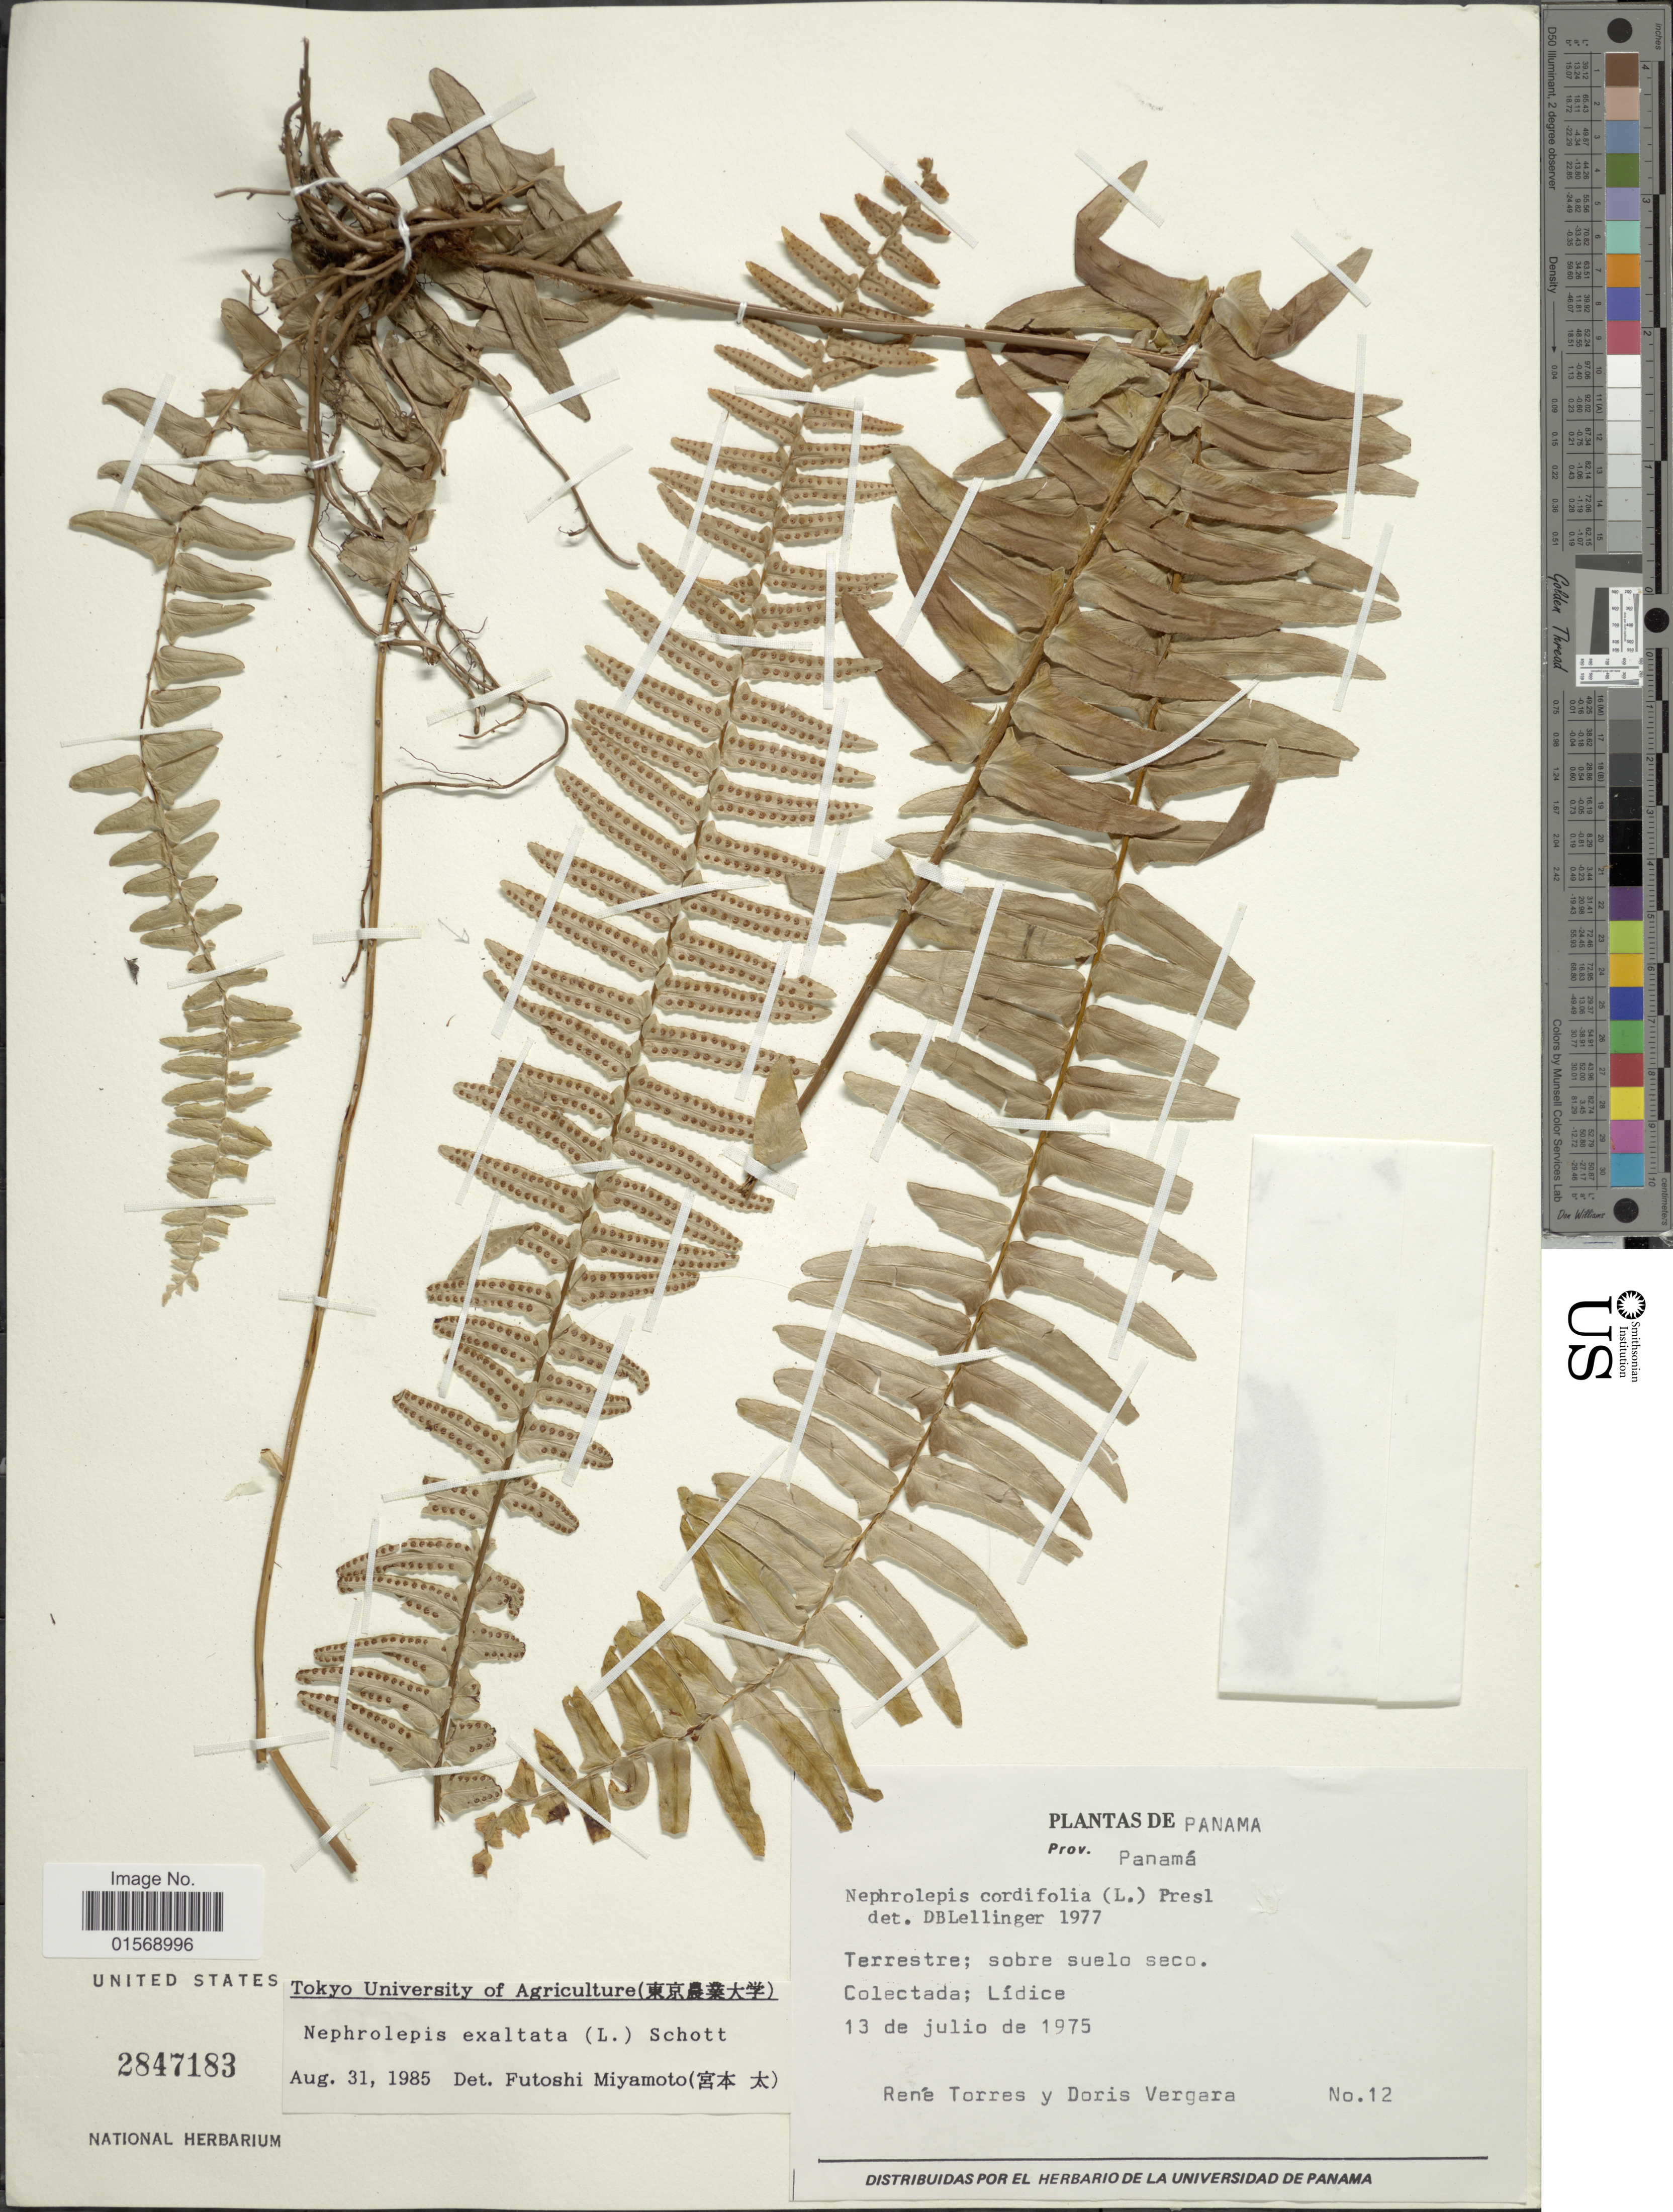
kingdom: Plantae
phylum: Tracheophyta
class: Polypodiopsida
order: Polypodiales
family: Nephrolepidaceae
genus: Nephrolepis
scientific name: Nephrolepis exaltata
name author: (L.) Schott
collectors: R. Torres & D. Vergara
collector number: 12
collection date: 1975-07-13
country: Panama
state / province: Panamá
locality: Panama, Prov. Panama. Colectada; Lidice.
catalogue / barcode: US 2847183